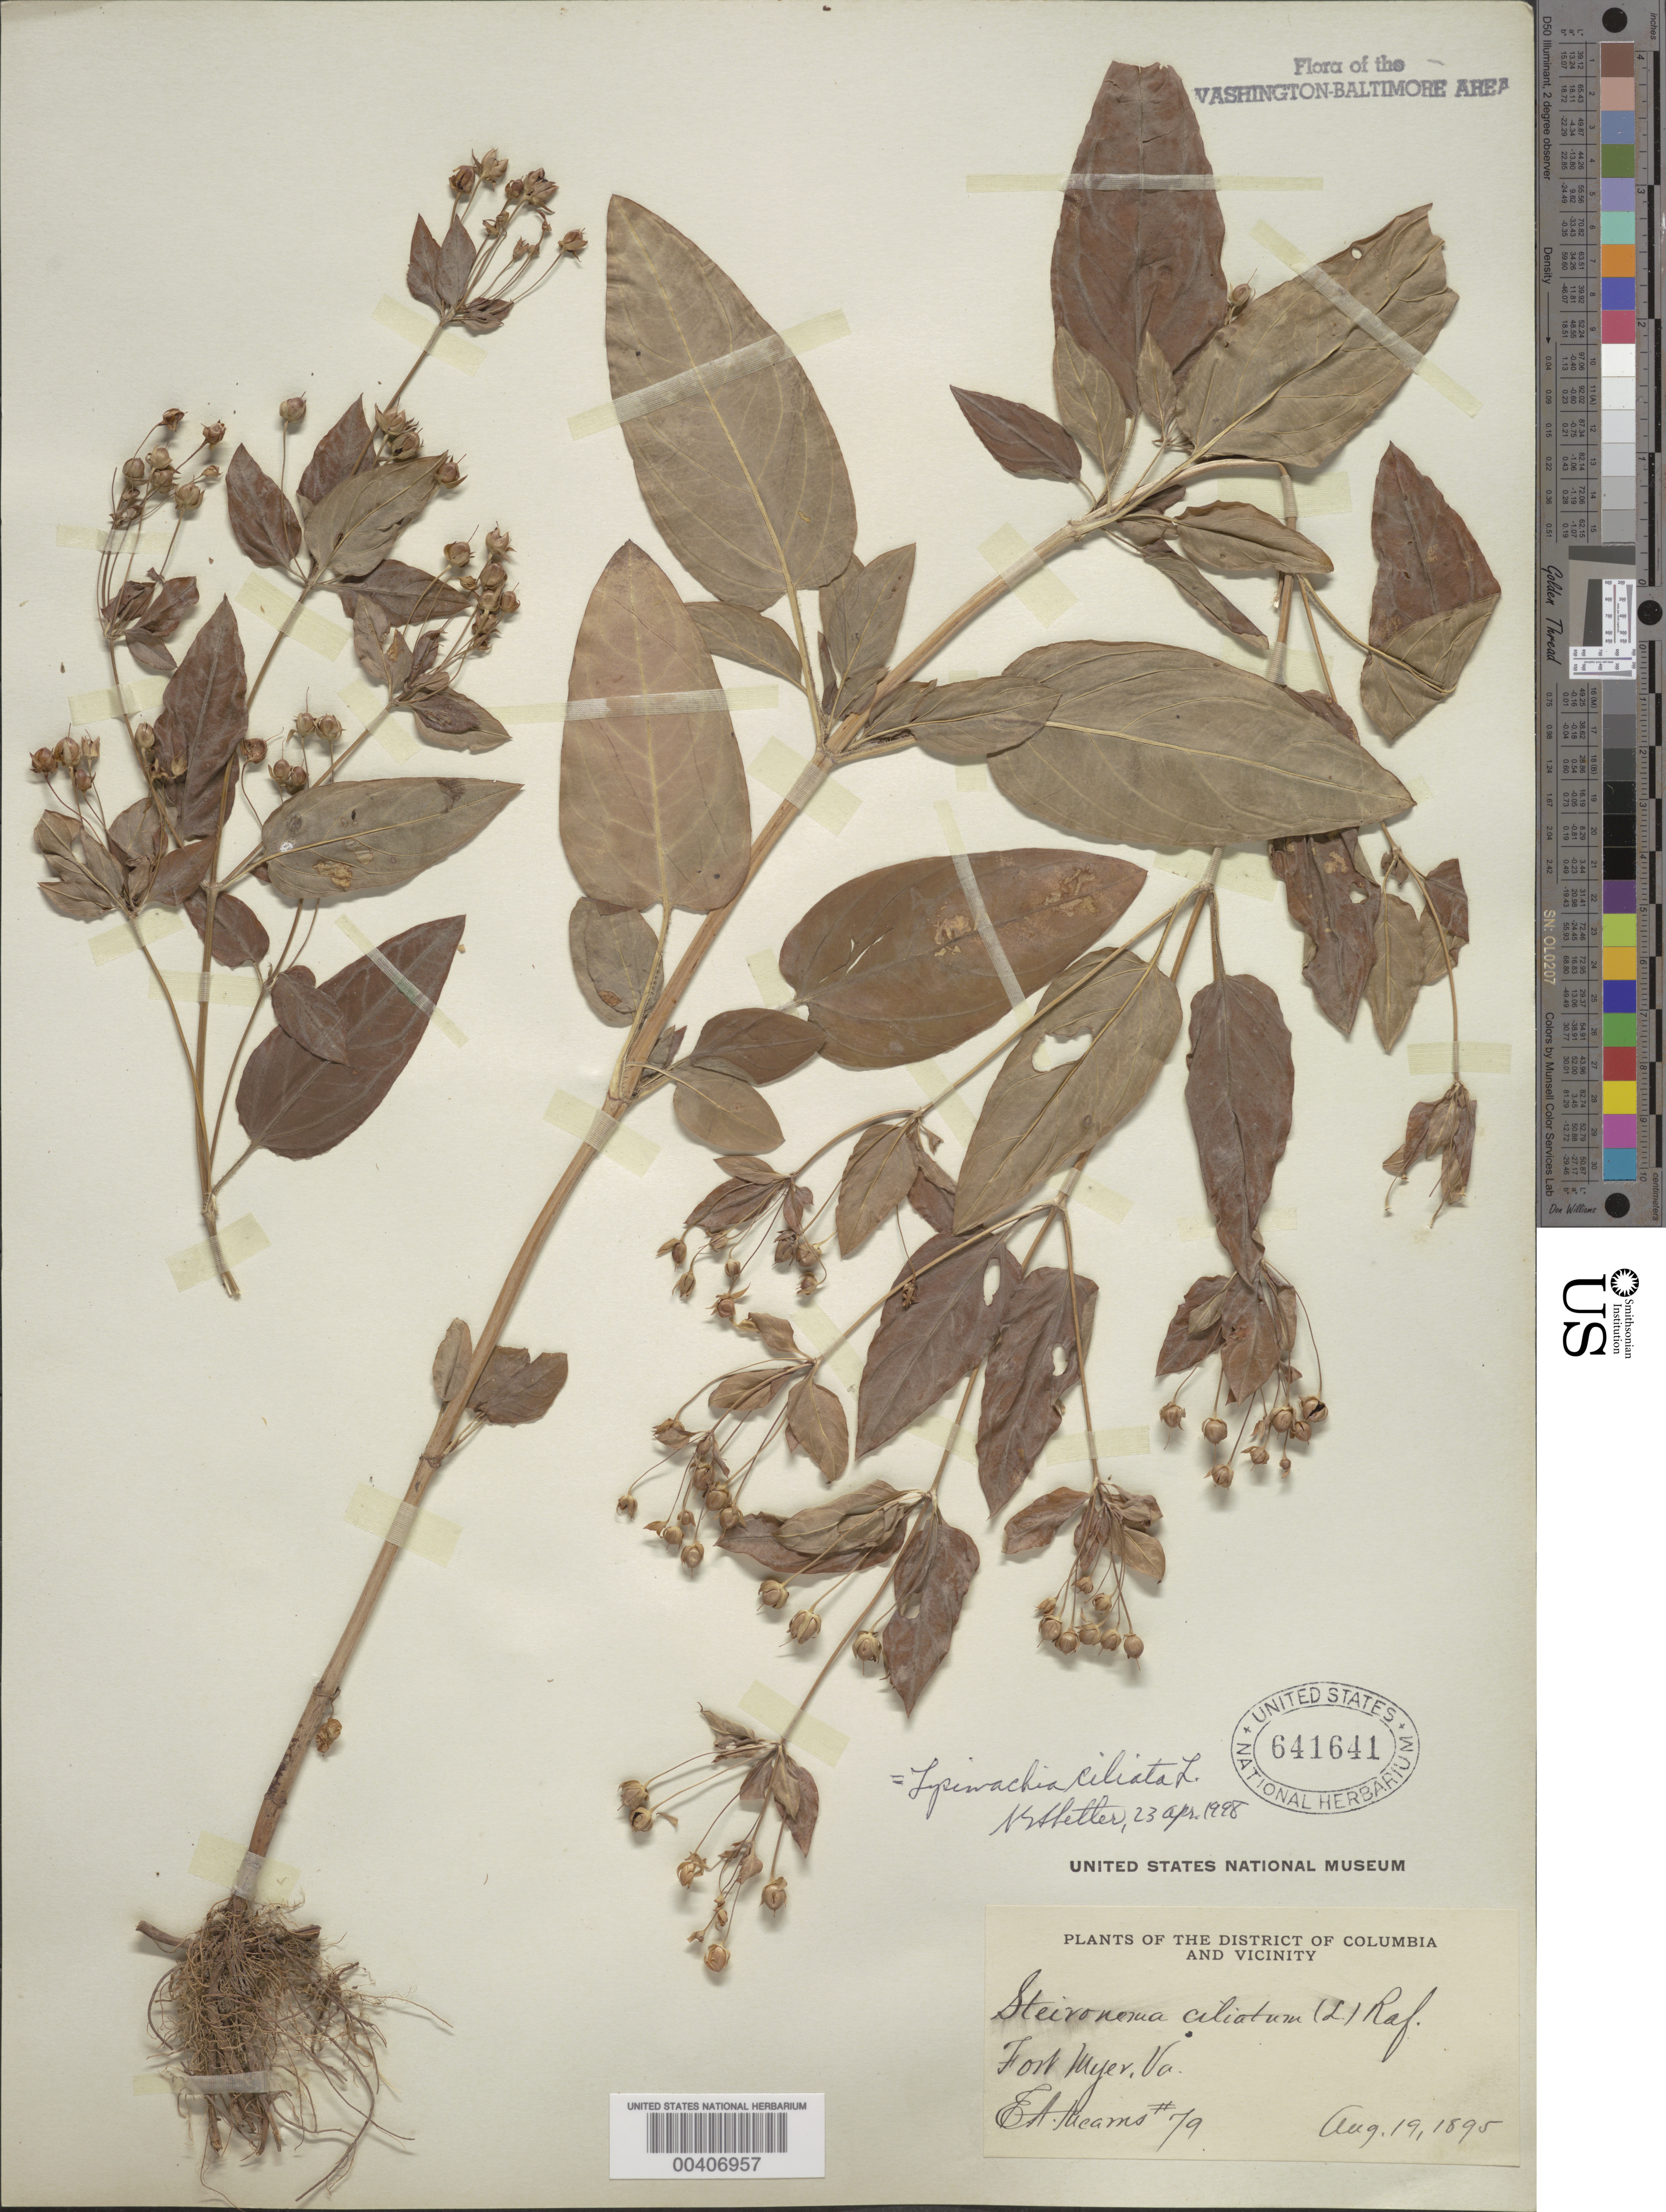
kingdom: Plantae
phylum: Tracheophyta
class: Magnoliopsida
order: Ericales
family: Primulaceae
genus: Lysimachia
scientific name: Lysimachia ciliata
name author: L.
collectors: E. A. Mearns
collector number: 79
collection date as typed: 19 Aug 1895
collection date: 1895-08-19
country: United States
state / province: Virginia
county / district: Arlington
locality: Fort Myers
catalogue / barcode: US 641641